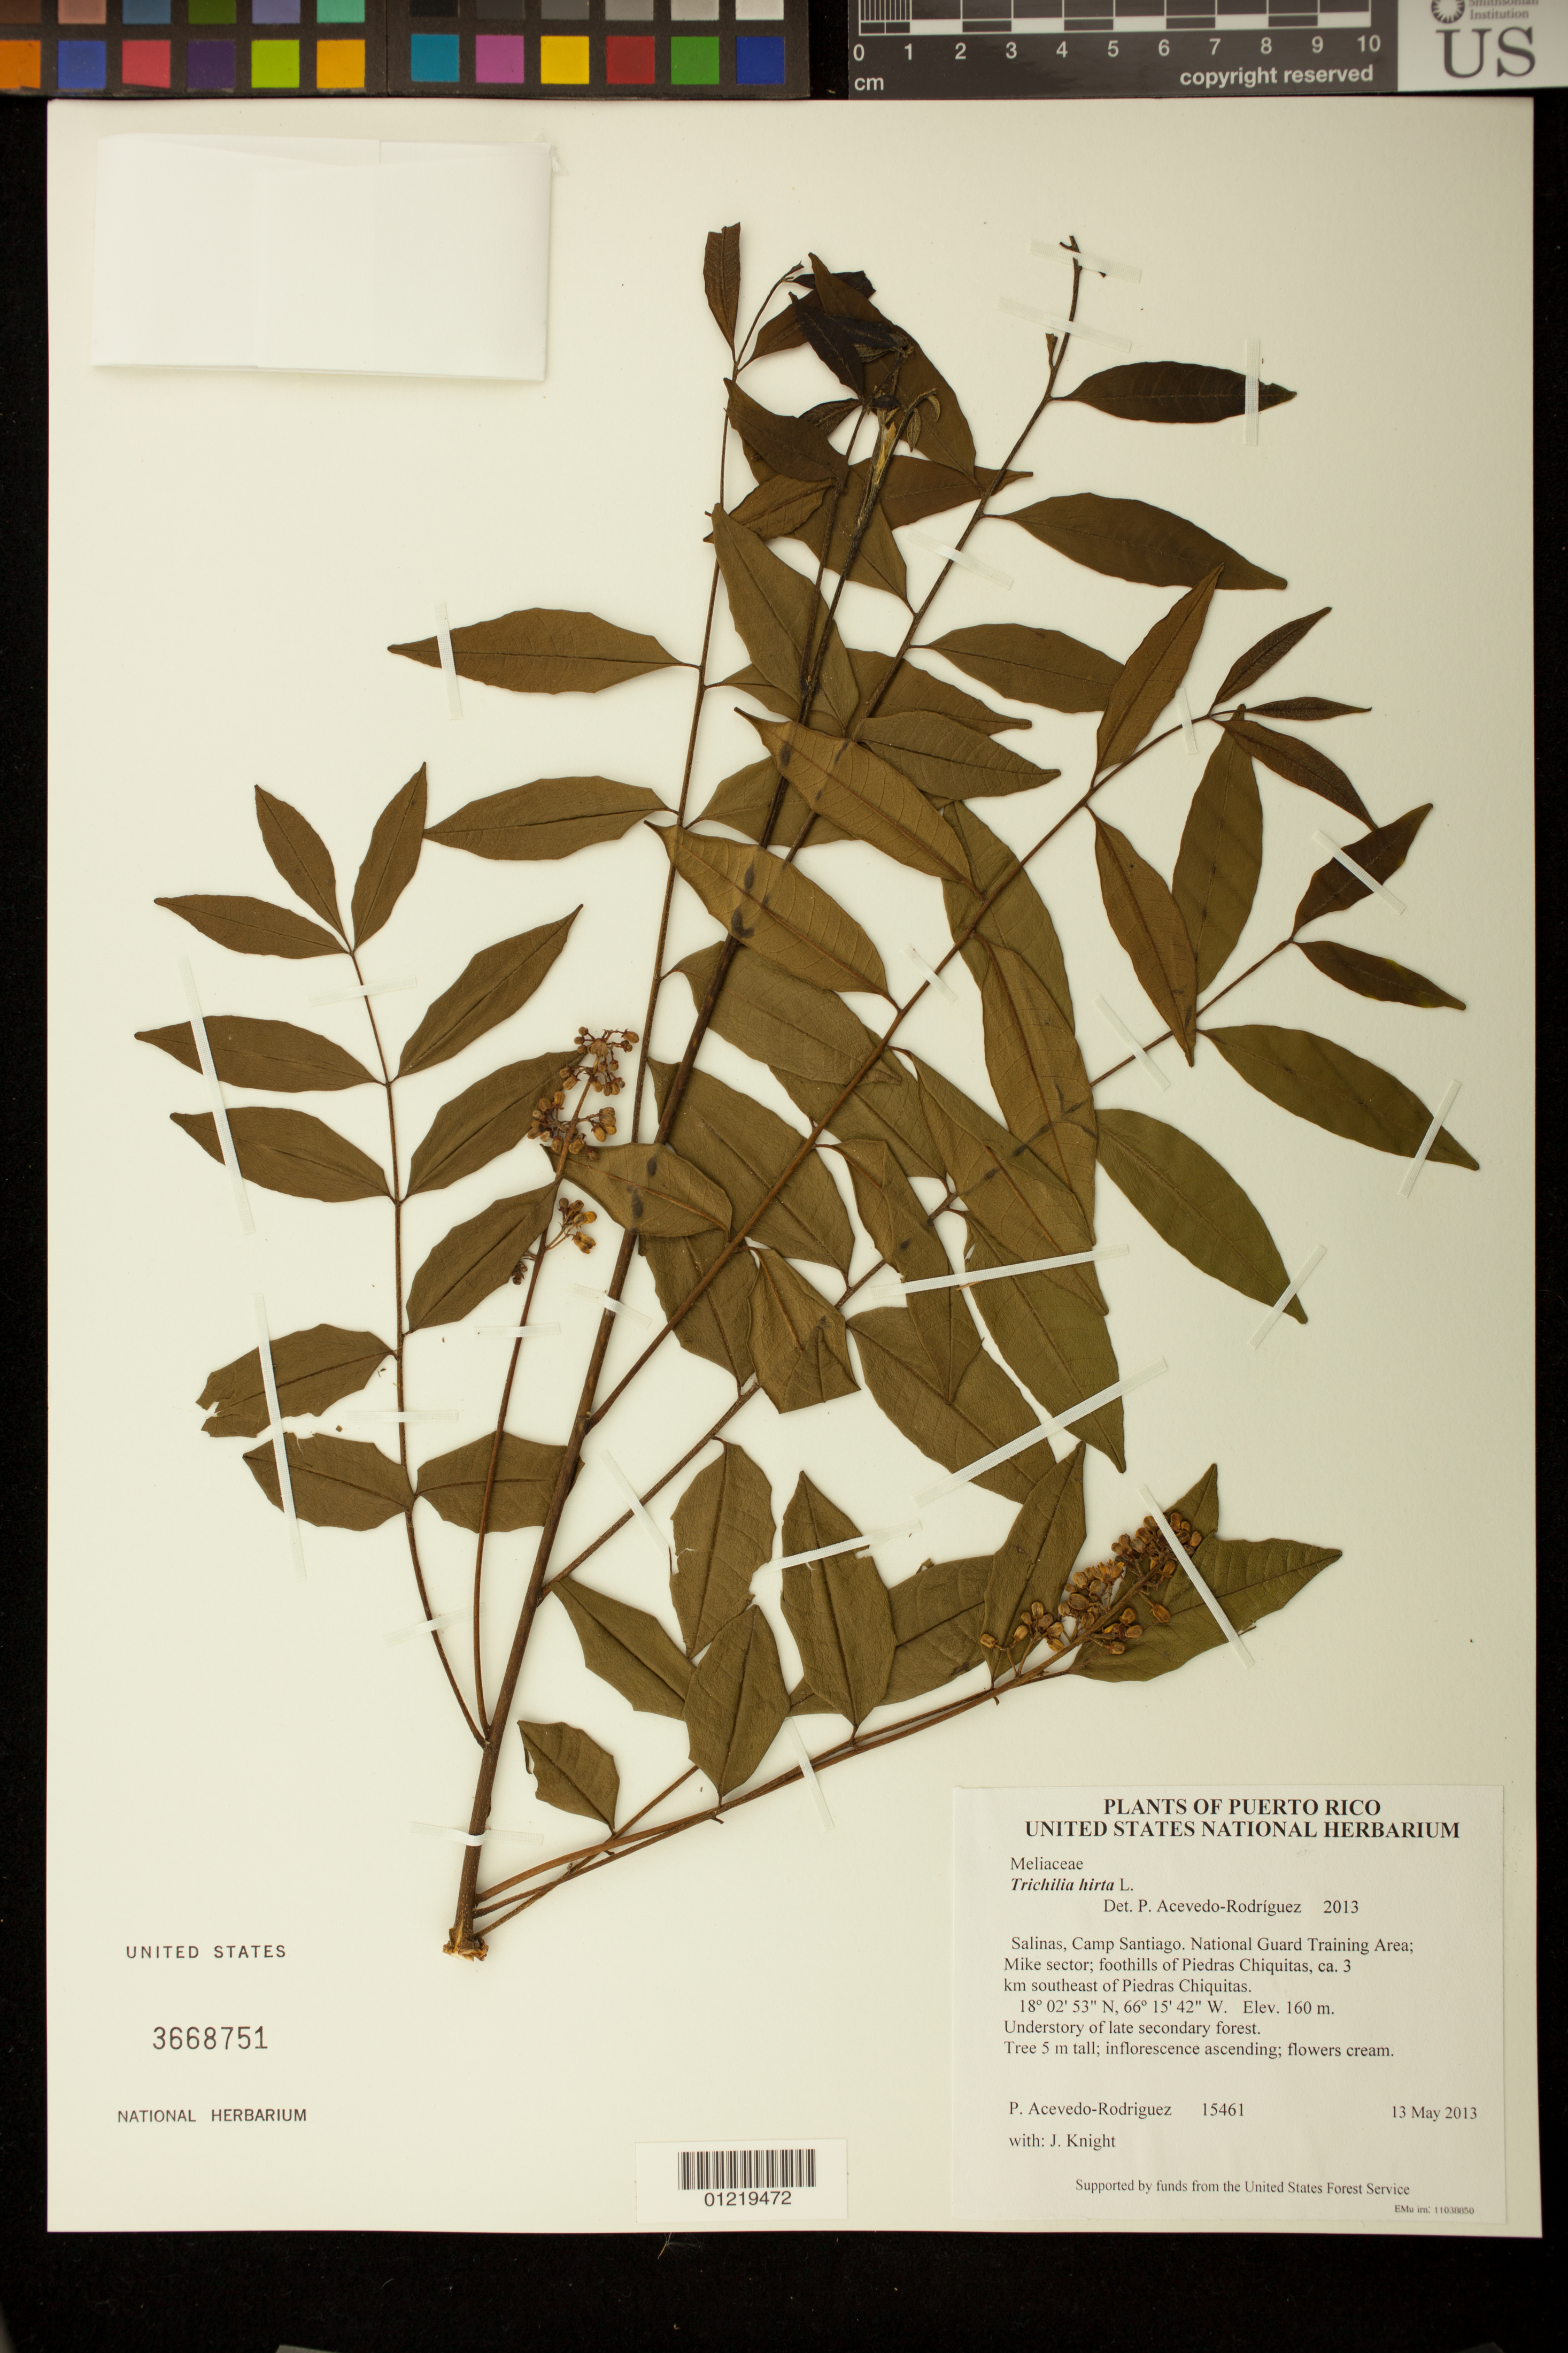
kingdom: Plantae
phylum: Tracheophyta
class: Magnoliopsida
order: Sapindales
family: Meliaceae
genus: Trichilia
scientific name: Trichilia hirta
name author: L.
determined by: Acevedo-Rodríguez, P., (BOT), Smithsonian Institution - National Museum of Natural History (UNITED STATES)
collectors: P. Acevedo-Rodr. & J. Knight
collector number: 15461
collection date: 2013-05-13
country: Puerto Rico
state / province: Salinas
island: Puerto Rico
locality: Camp Santiago. National Guard Training Area; Mike sector; foothills of Piedras Chiquitas, ca. 3 km southeast of Piedras Chiquitas.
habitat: Understory of late secondary forest.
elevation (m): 160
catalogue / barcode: US 3668751